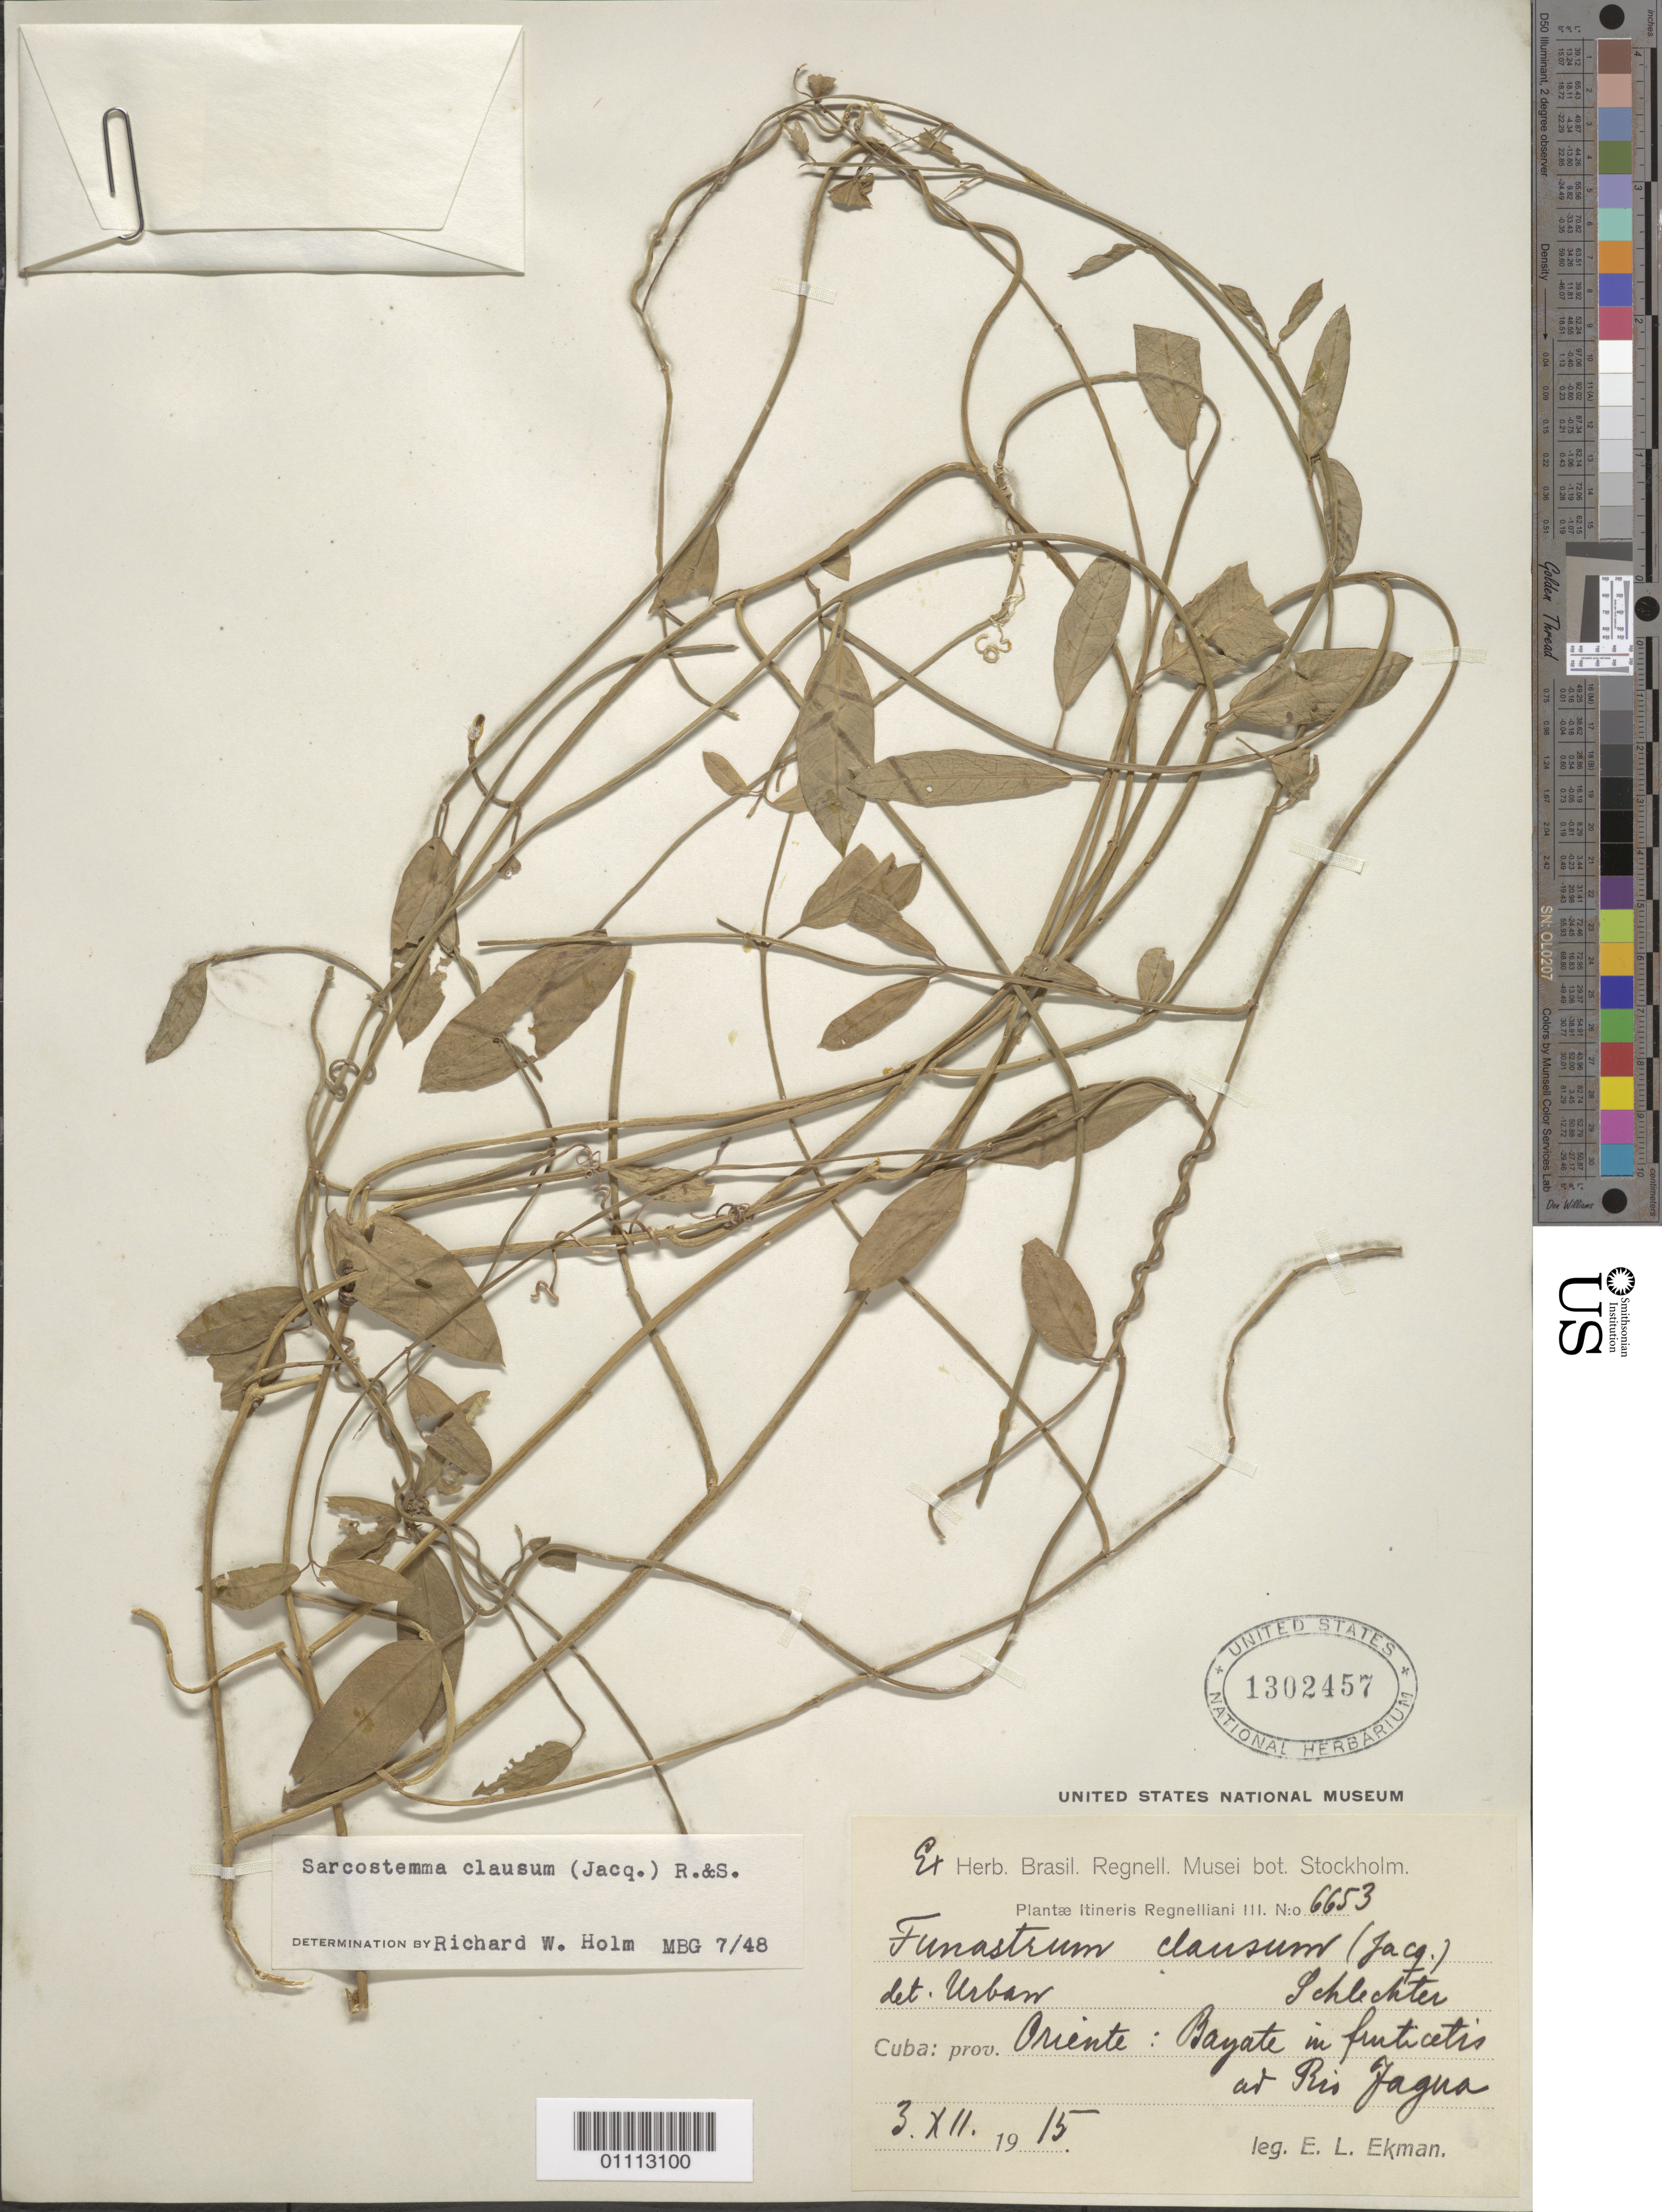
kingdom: Plantae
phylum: Tracheophyta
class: Magnoliopsida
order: Gentianales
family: Apocynaceae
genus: Sarcostemma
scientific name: Sarcostemma clausum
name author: (Jacq.) Schult.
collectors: E. L. Ekman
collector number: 6653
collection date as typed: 03 Dec 1915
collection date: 1915-12-03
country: Cuba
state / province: Guantánamo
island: Cuba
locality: Bayate in fruticetis at Rio Jagua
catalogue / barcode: US 1302457